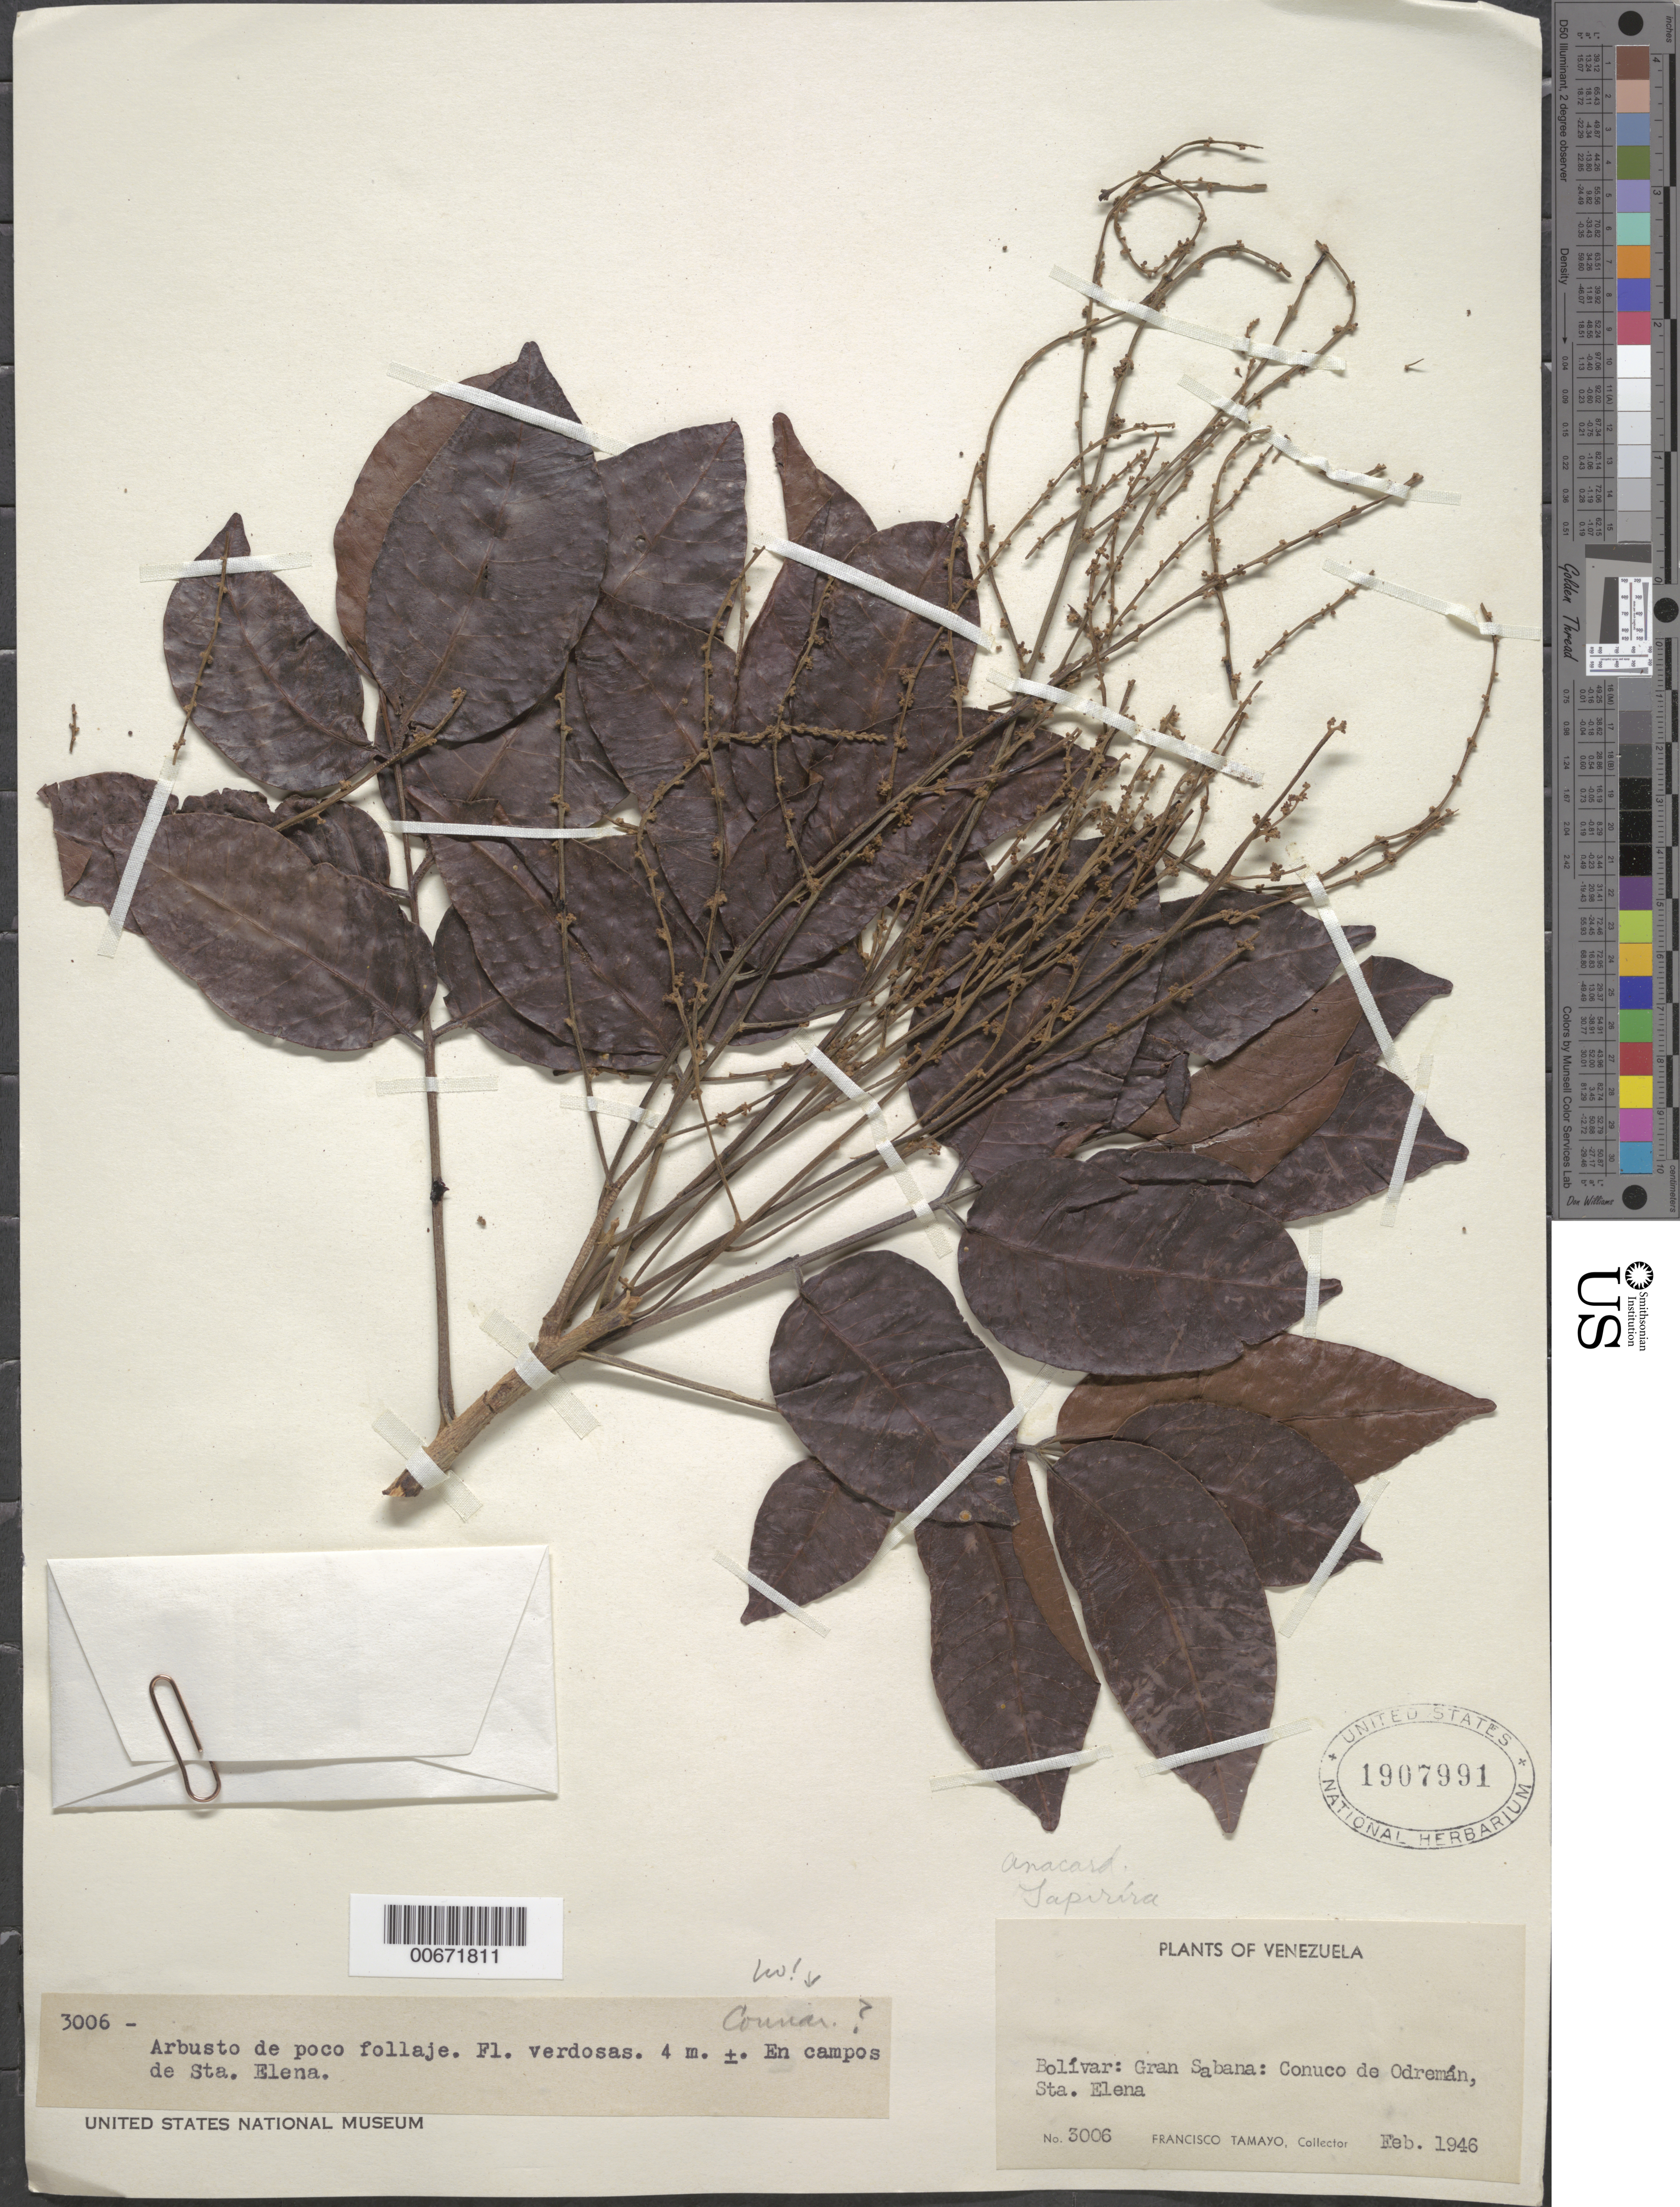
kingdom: Plantae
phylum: Tracheophyta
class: Magnoliopsida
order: Sapindales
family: Anacardiaceae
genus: Loxopterygium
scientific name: Loxopterygium sagotii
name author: Hook. f.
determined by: Mitchell, J. D.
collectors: F. Tamayo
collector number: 3006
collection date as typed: Feb-46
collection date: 1946-02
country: Venezuela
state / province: Bolívar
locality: Gran Sabana, Sta. Elena, Conuco de Odremán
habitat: Fields of Sta. Elena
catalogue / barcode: US 1907991